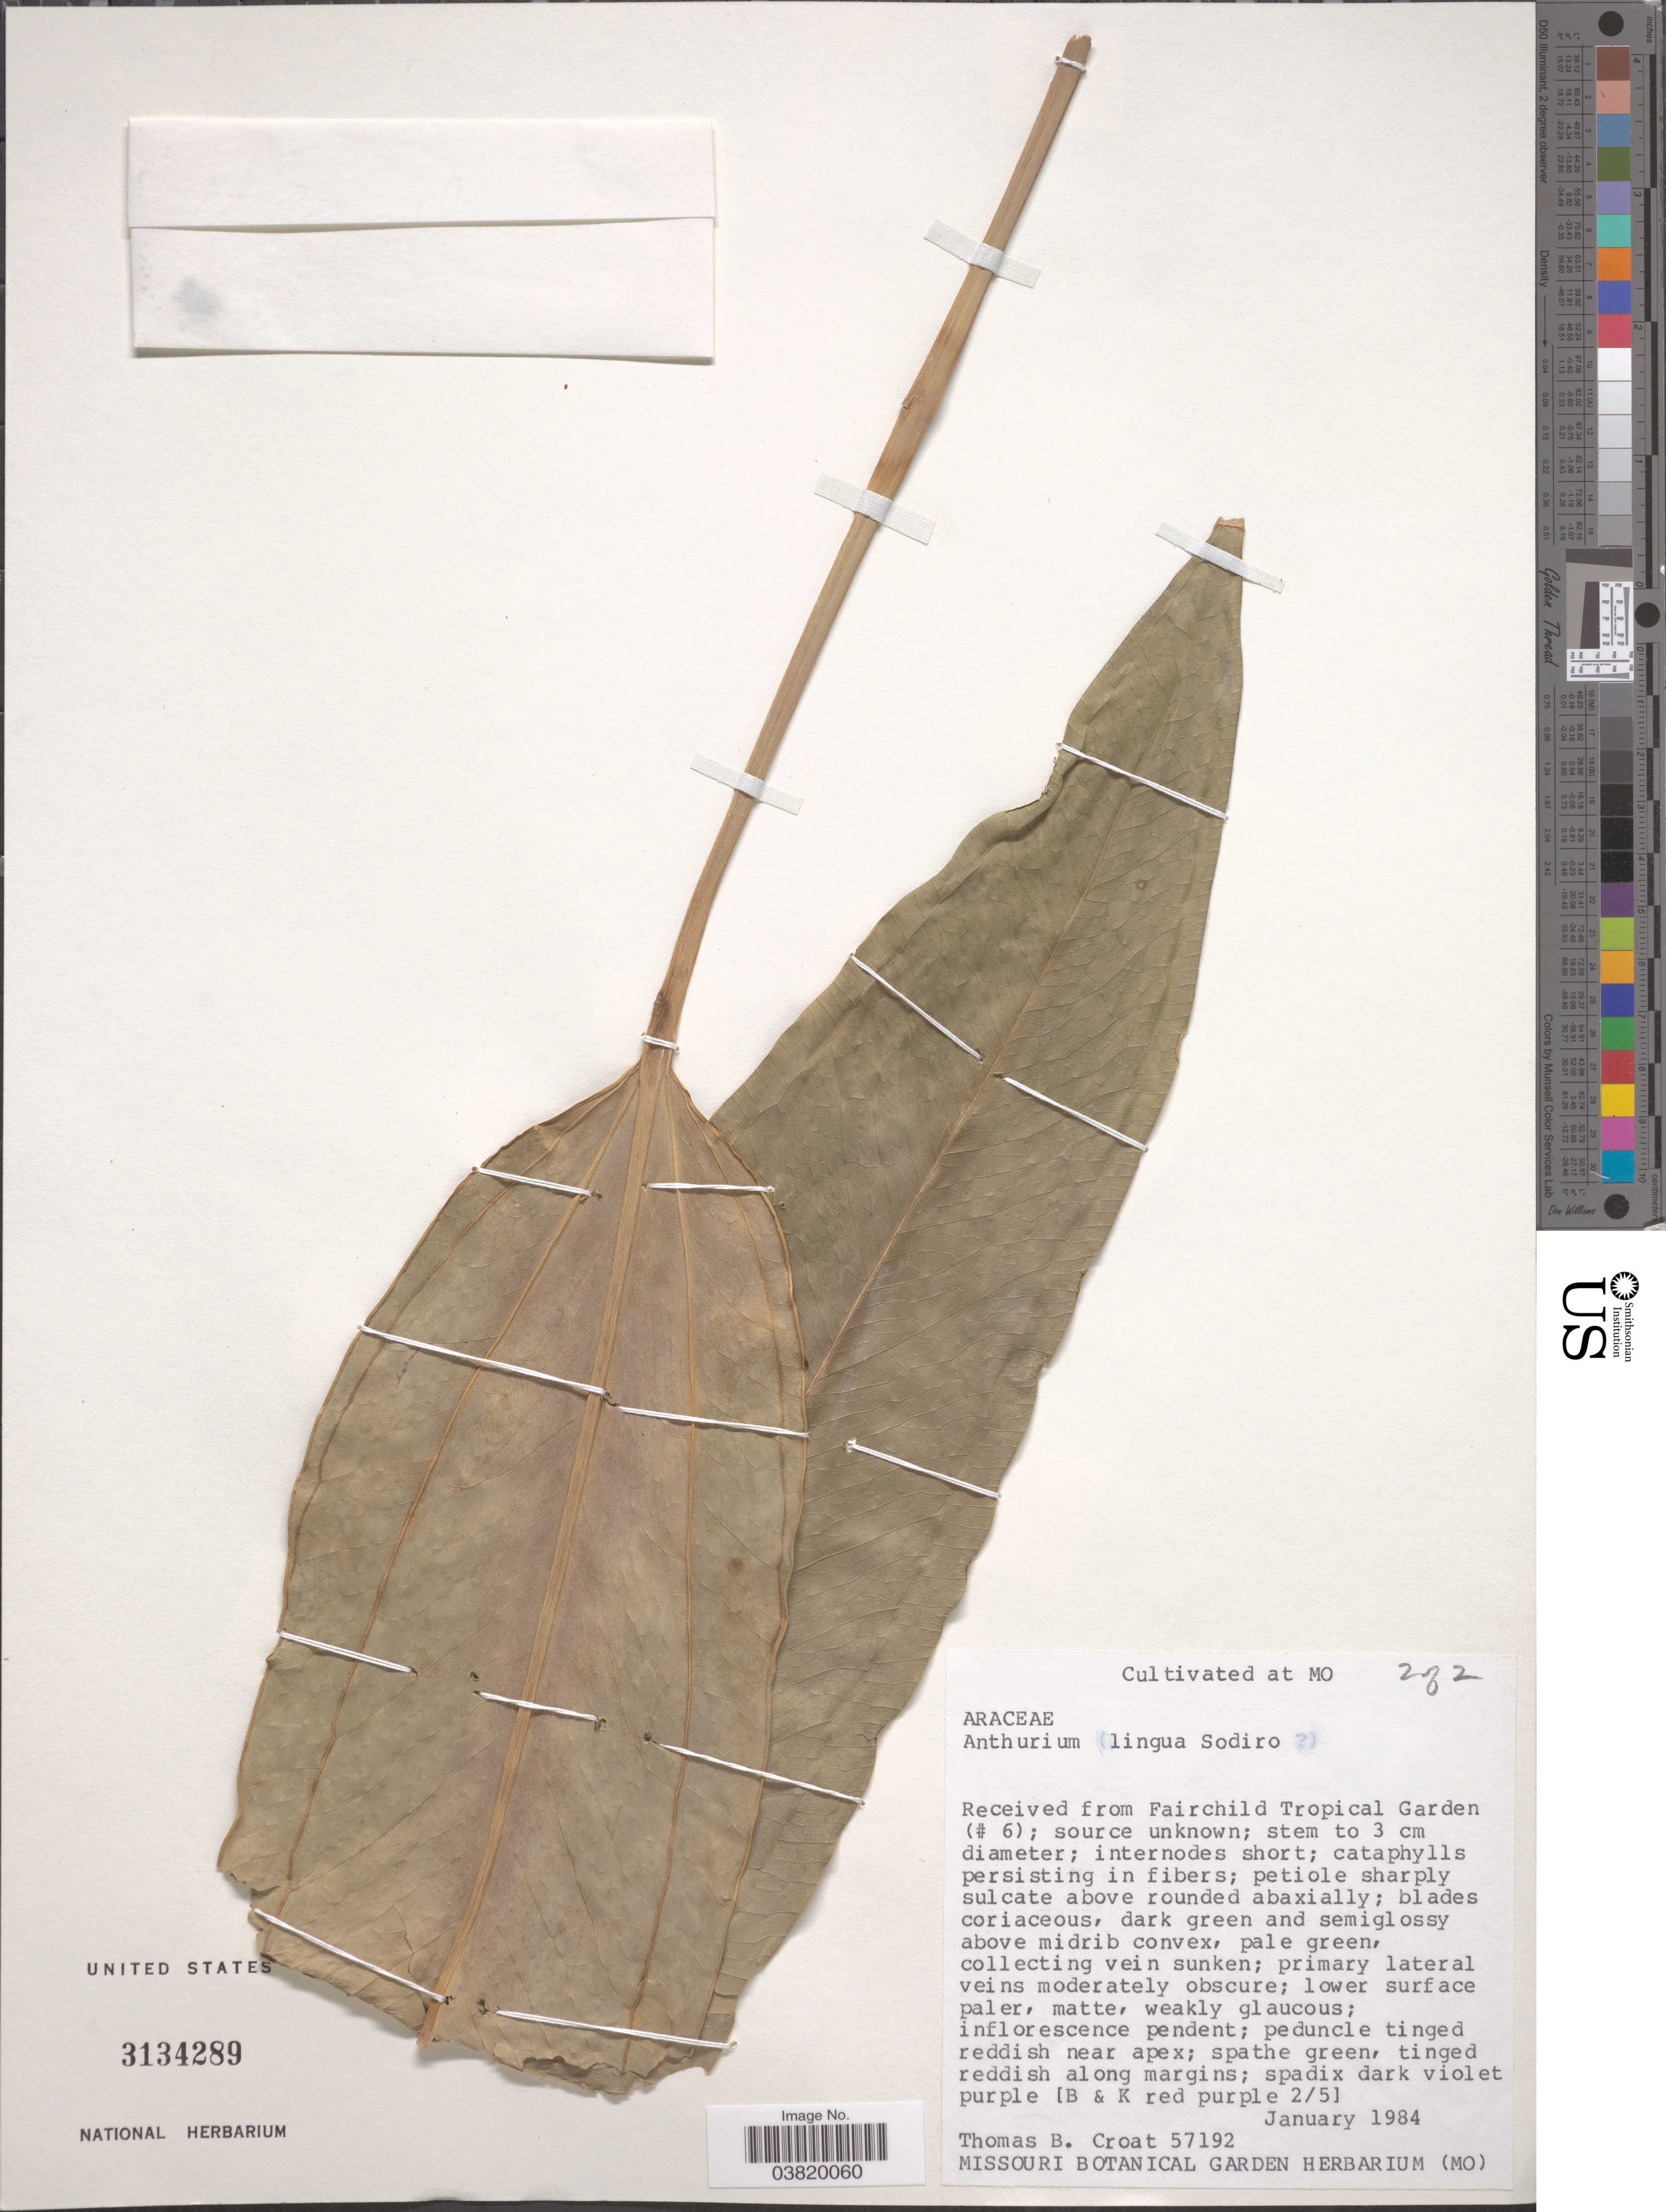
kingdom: Plantae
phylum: Tracheophyta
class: Liliopsida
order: Alismatales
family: Araceae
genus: Anthurium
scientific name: Anthurium lingua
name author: Sodiro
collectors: T. B. Croat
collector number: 57192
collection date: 1984-01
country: United States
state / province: Missouri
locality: Cultivated at MO.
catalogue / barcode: US 3134289